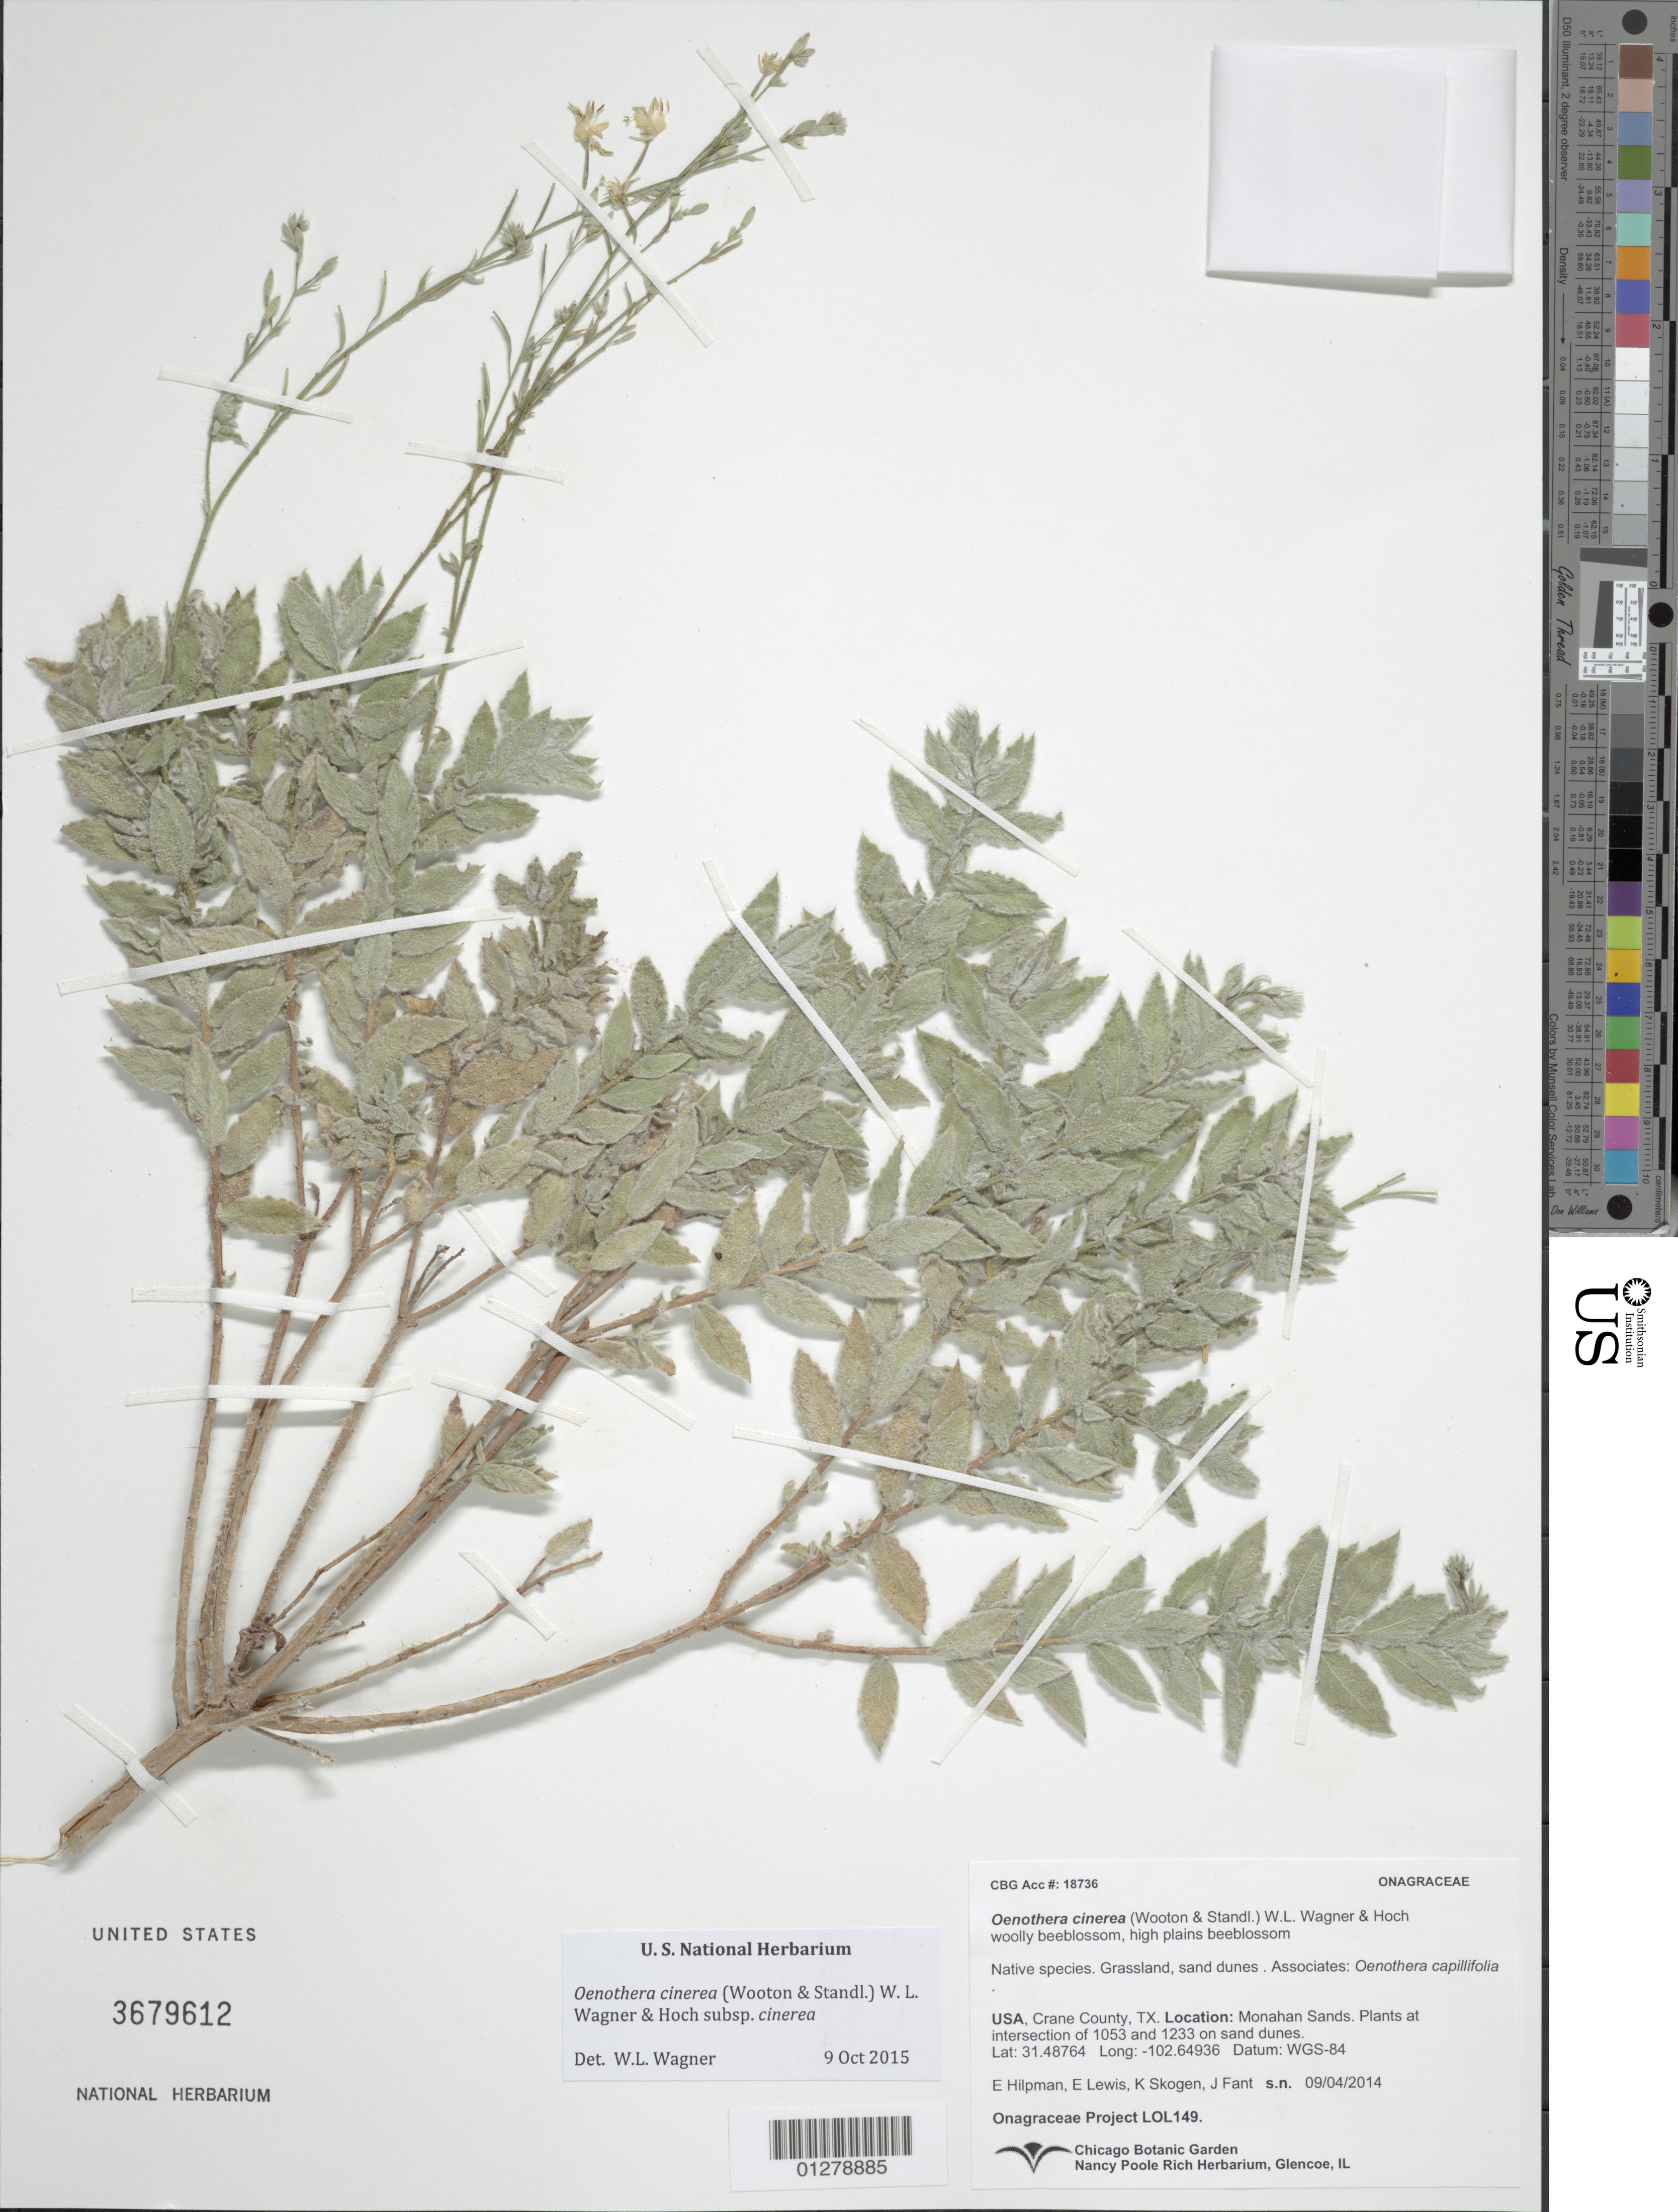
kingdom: Plantae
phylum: Tracheophyta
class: Magnoliopsida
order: Myrtales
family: Onagraceae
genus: Oenothera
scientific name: Oenothera cinerea subsp. cinerea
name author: (Wooton & Standl.) W.L. Wagner & Hoch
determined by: Wagner, W. L., (BOT), Smithsonian Institution - National Museum of Natural History (UNITED STATES)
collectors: Onagraceae Project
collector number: LOL 149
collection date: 2014-09-04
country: United States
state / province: Texas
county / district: Crane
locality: plants at intersection of 1053 and 1233 on sand dunes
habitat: grassland, sand dunes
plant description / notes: CHIC, US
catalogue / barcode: US 3679612